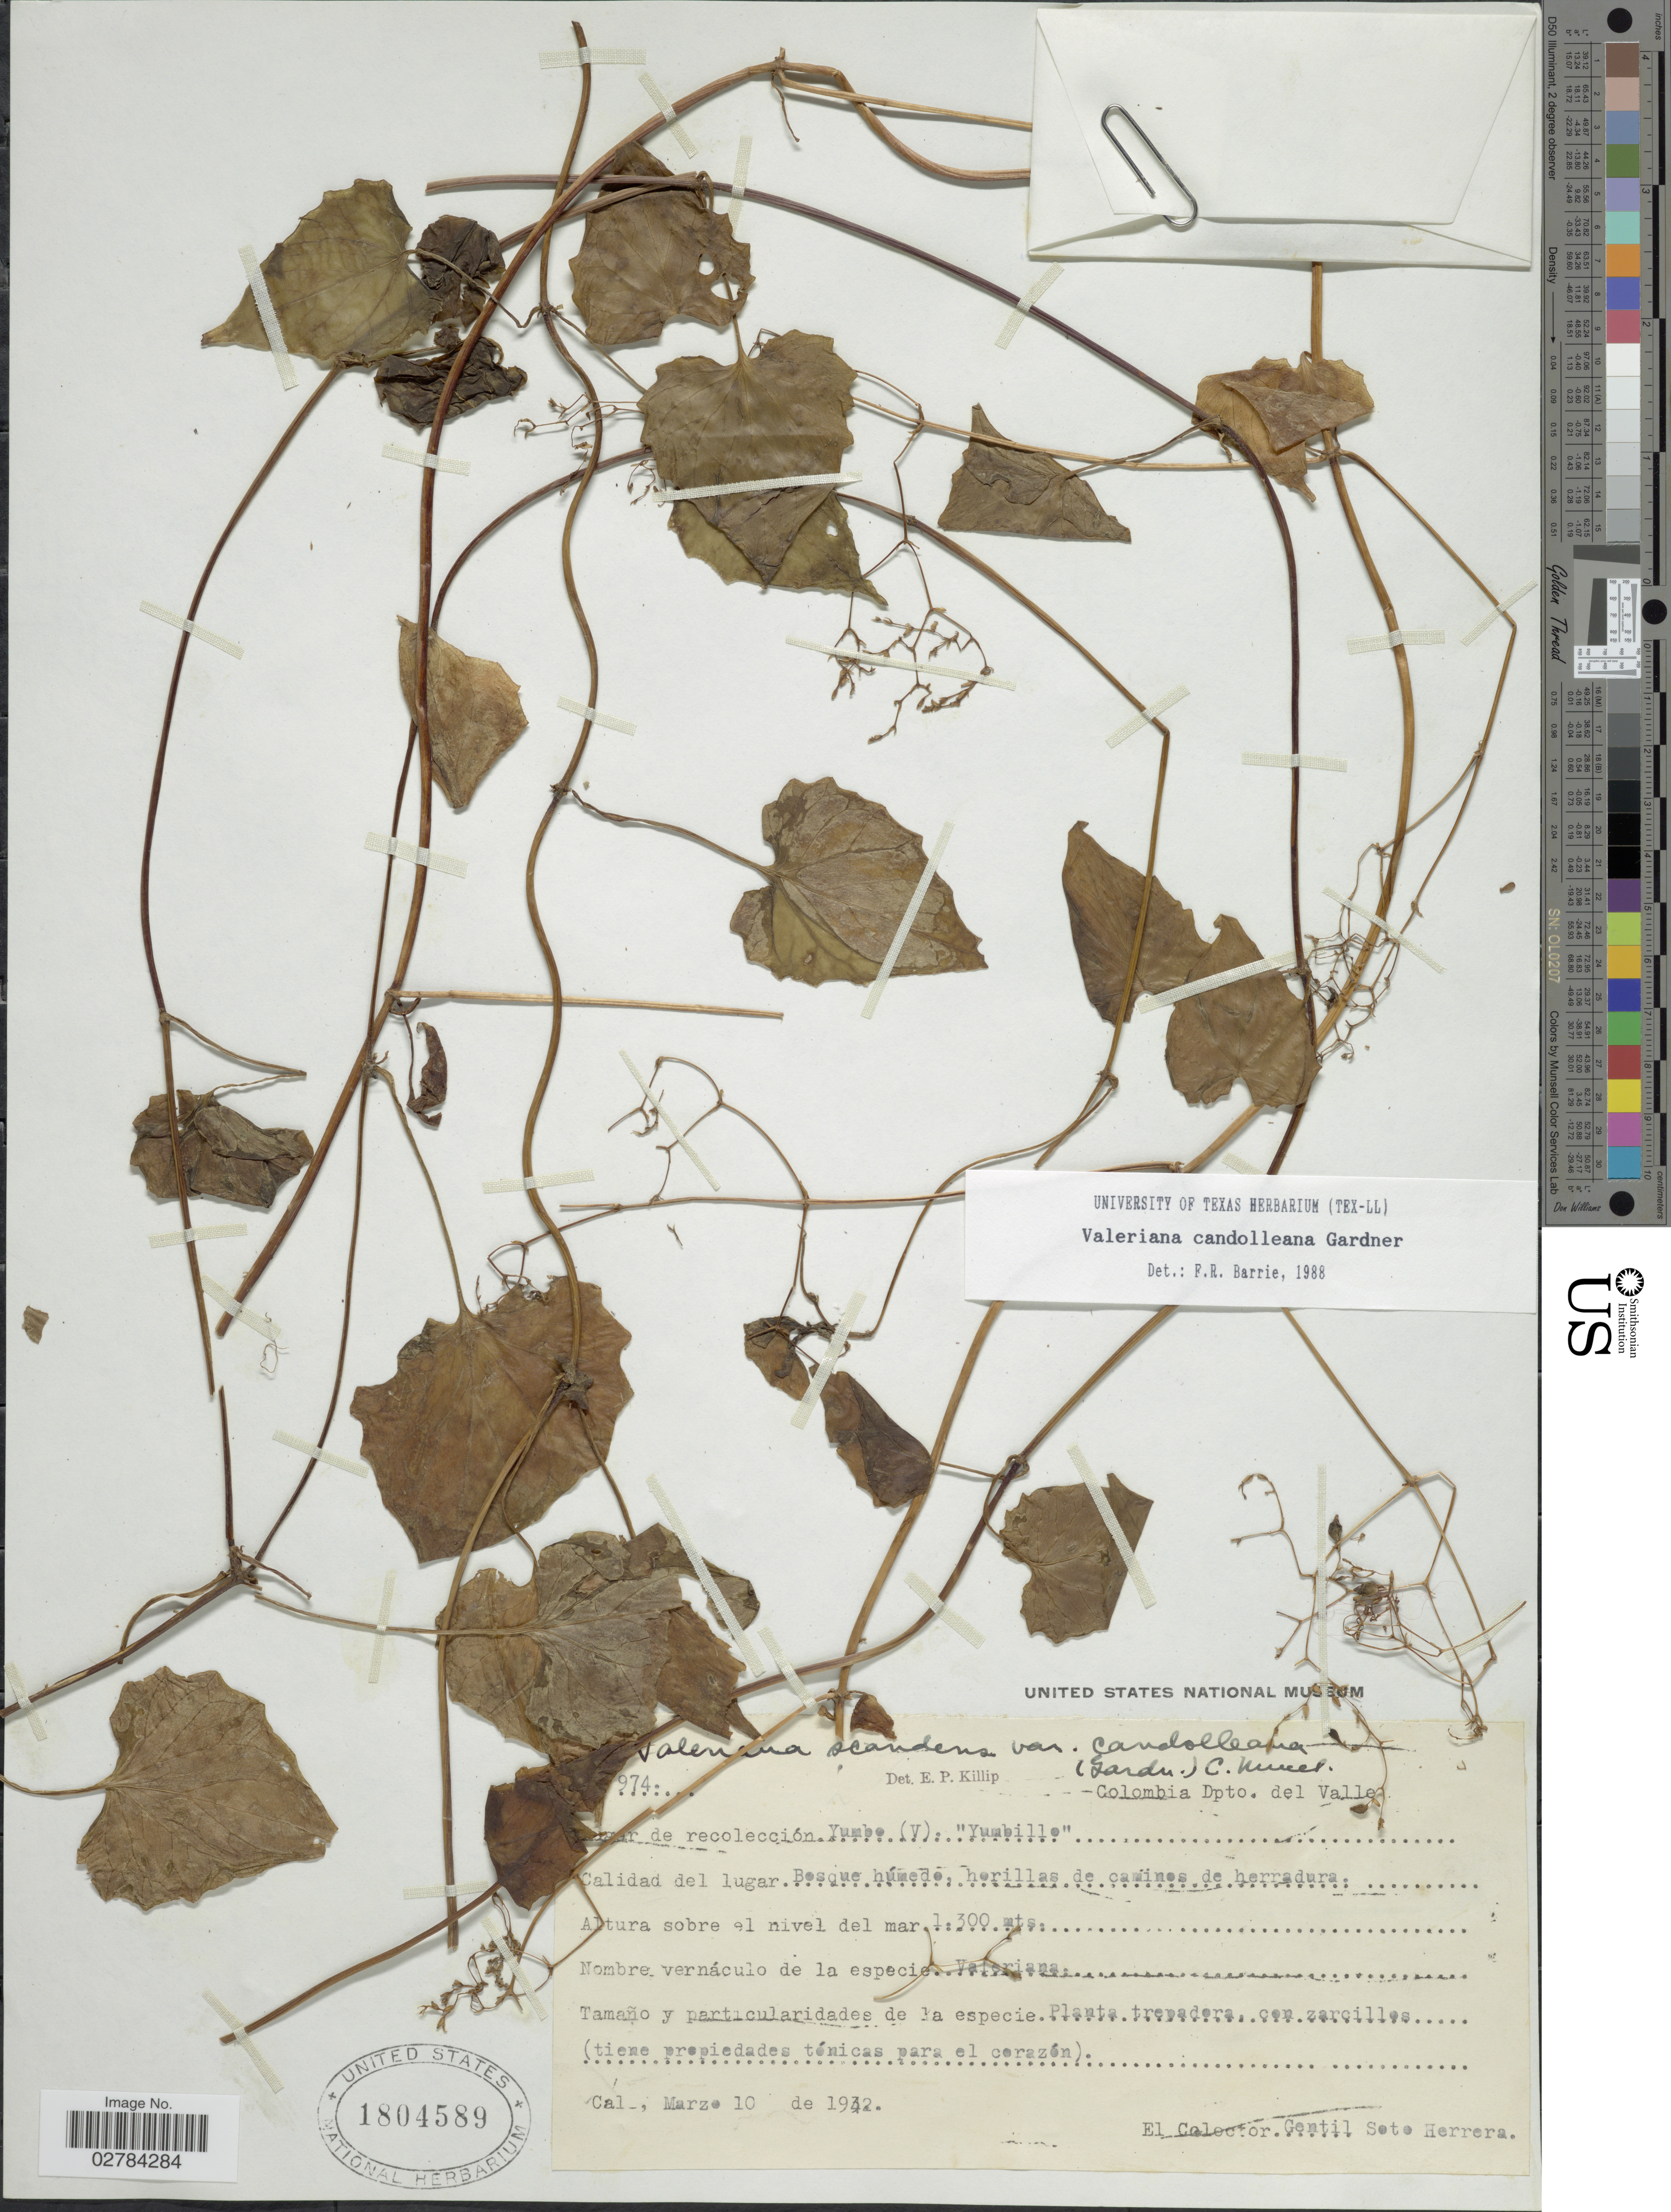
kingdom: Plantae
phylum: Tracheophyta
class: Magnoliopsida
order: Dipsacales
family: Caprifoliaceae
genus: Valeriana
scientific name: Valeriana candolleana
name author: Gardner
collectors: G. Soto Herrera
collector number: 974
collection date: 1942-03-10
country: Colombia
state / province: Valle del Cauca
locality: Dpto. del Valle.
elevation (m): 1300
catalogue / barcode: US 1804589